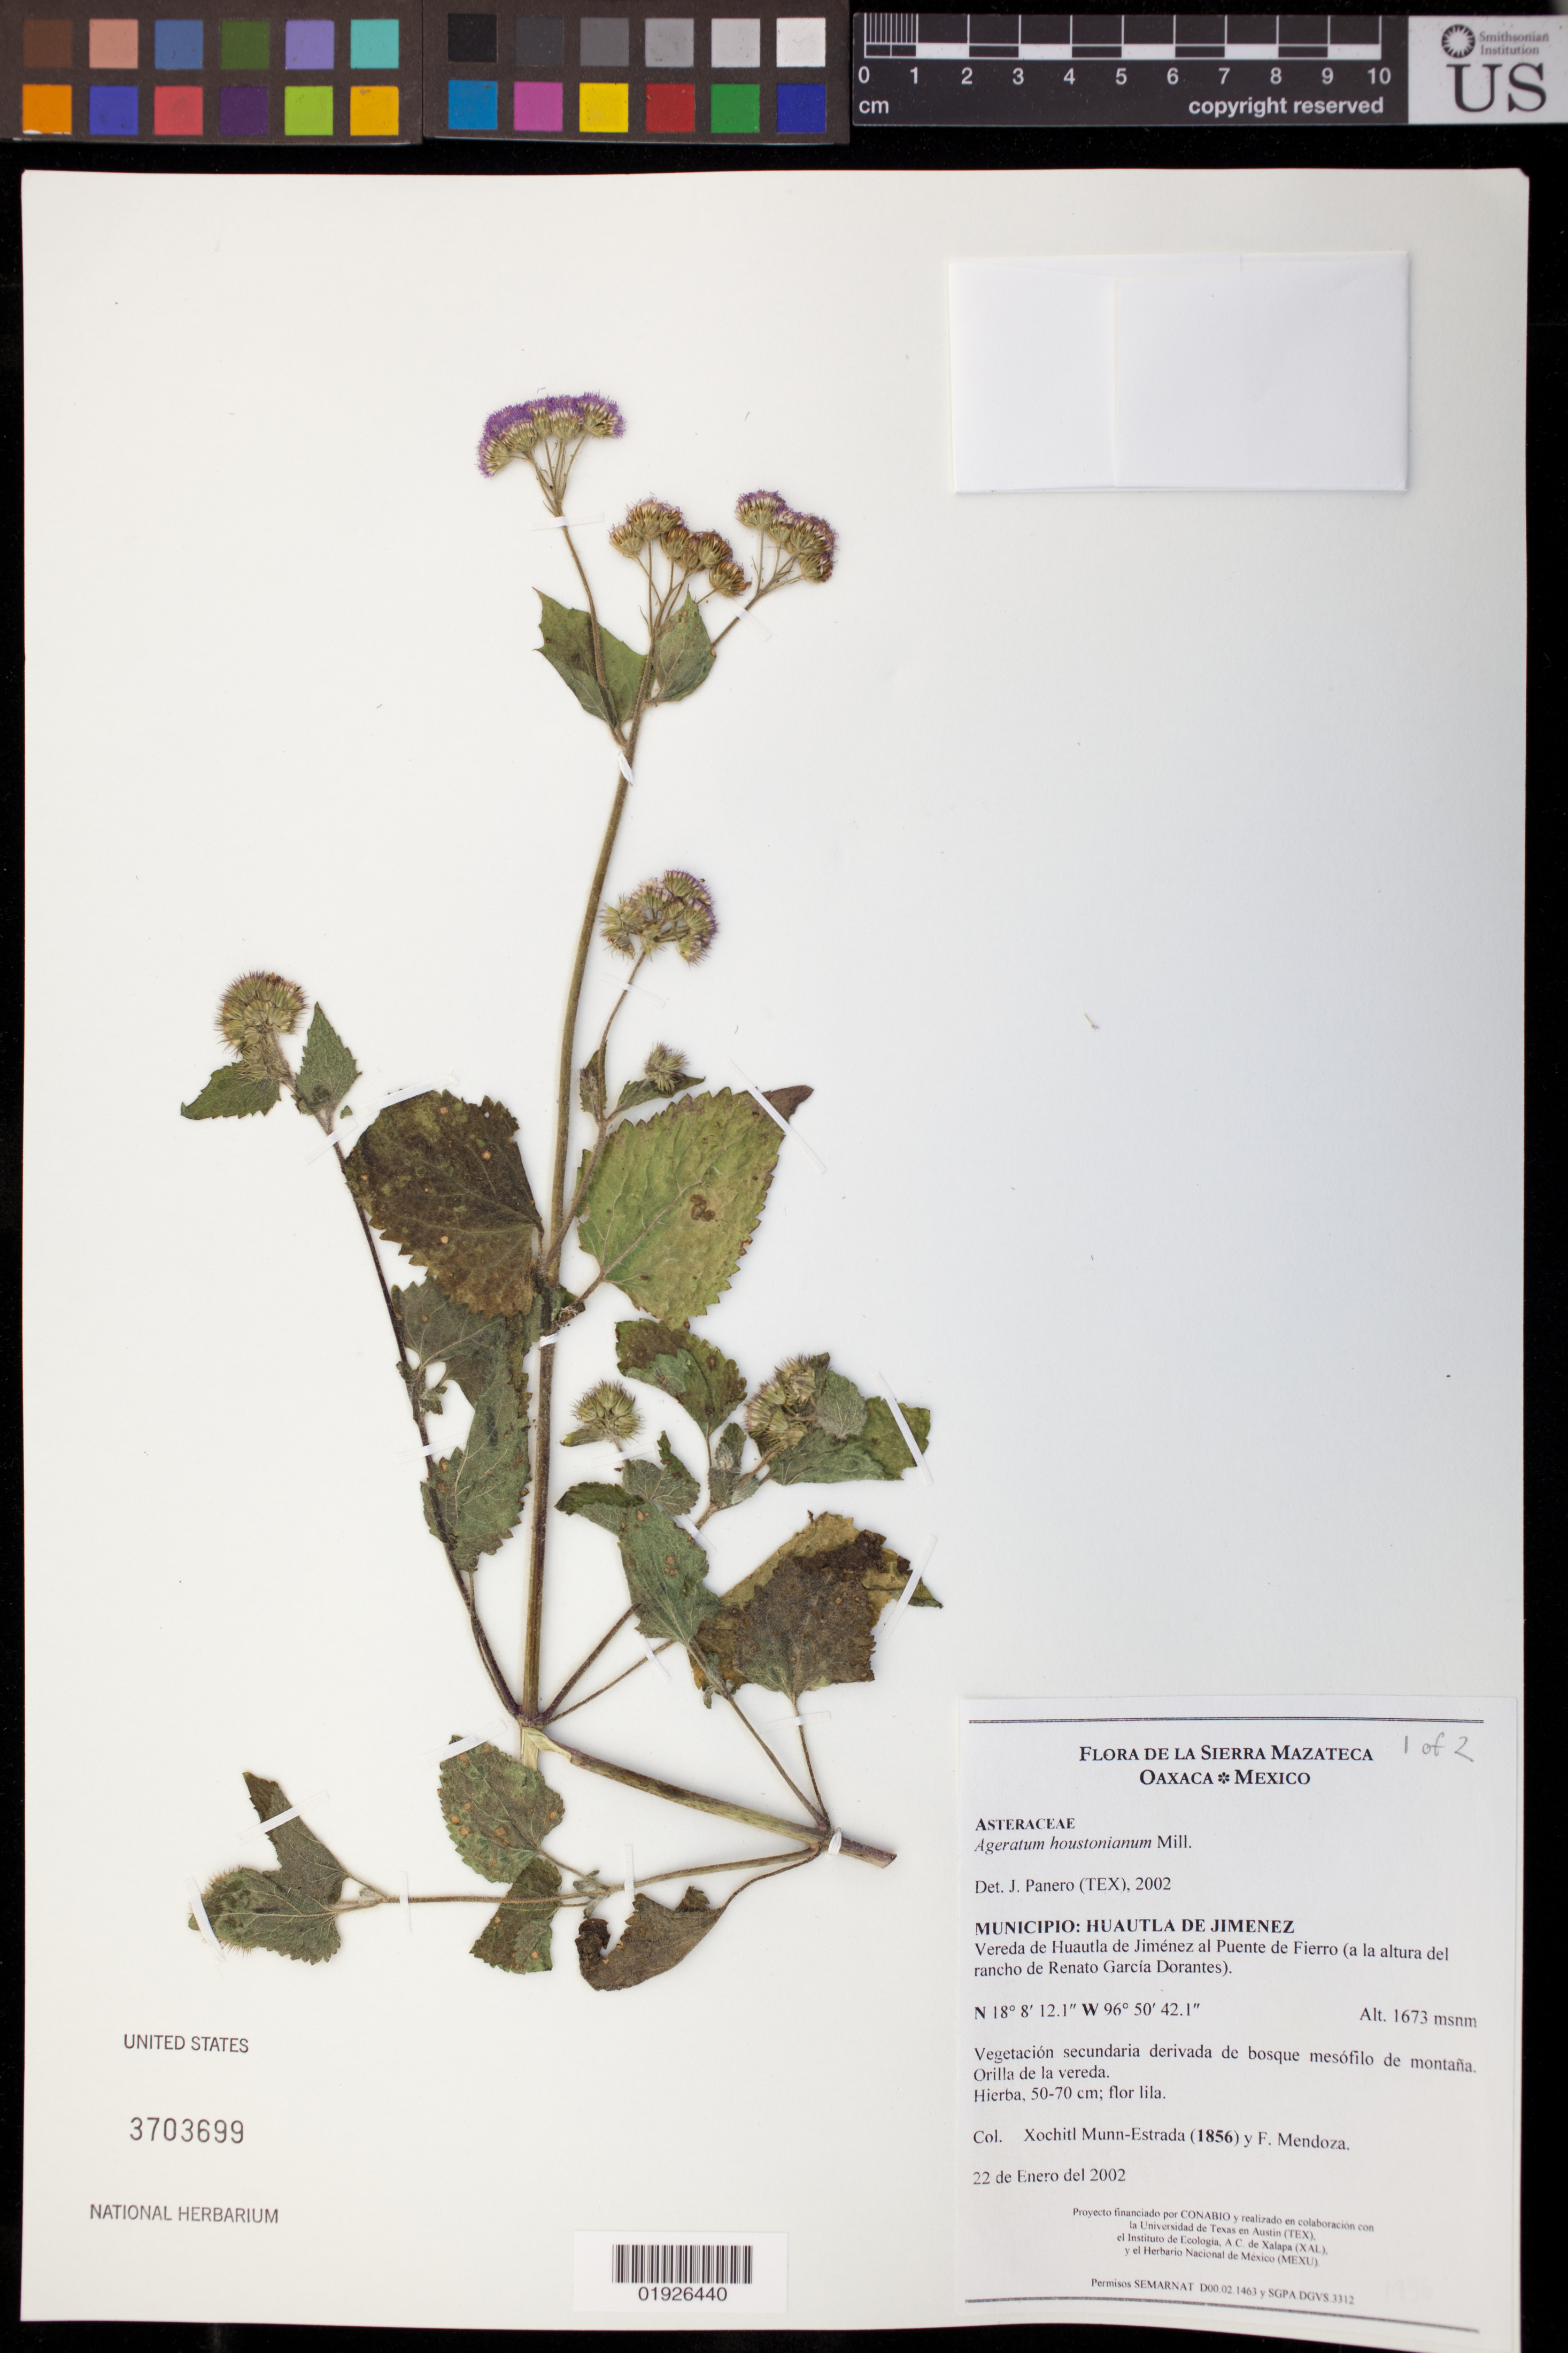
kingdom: Plantae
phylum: Tracheophyta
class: Magnoliopsida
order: Asterales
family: Asteraceae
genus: Ageratum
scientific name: Ageratum houstonianum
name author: Mill.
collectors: X. Munn-Estrada & F. Mendoza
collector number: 1856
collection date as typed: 22 de Enero del 2002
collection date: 2002-01-22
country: Mexico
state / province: Oaxaca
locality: Huautla de Jimenez, Vereda de Huautla de Jimenez al Puente de Fierro (a la altura del rancho de Renato Garcia Dorantes).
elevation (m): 1673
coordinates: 18 8 12.1 N, 96 50 42.1 W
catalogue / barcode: US 3703699